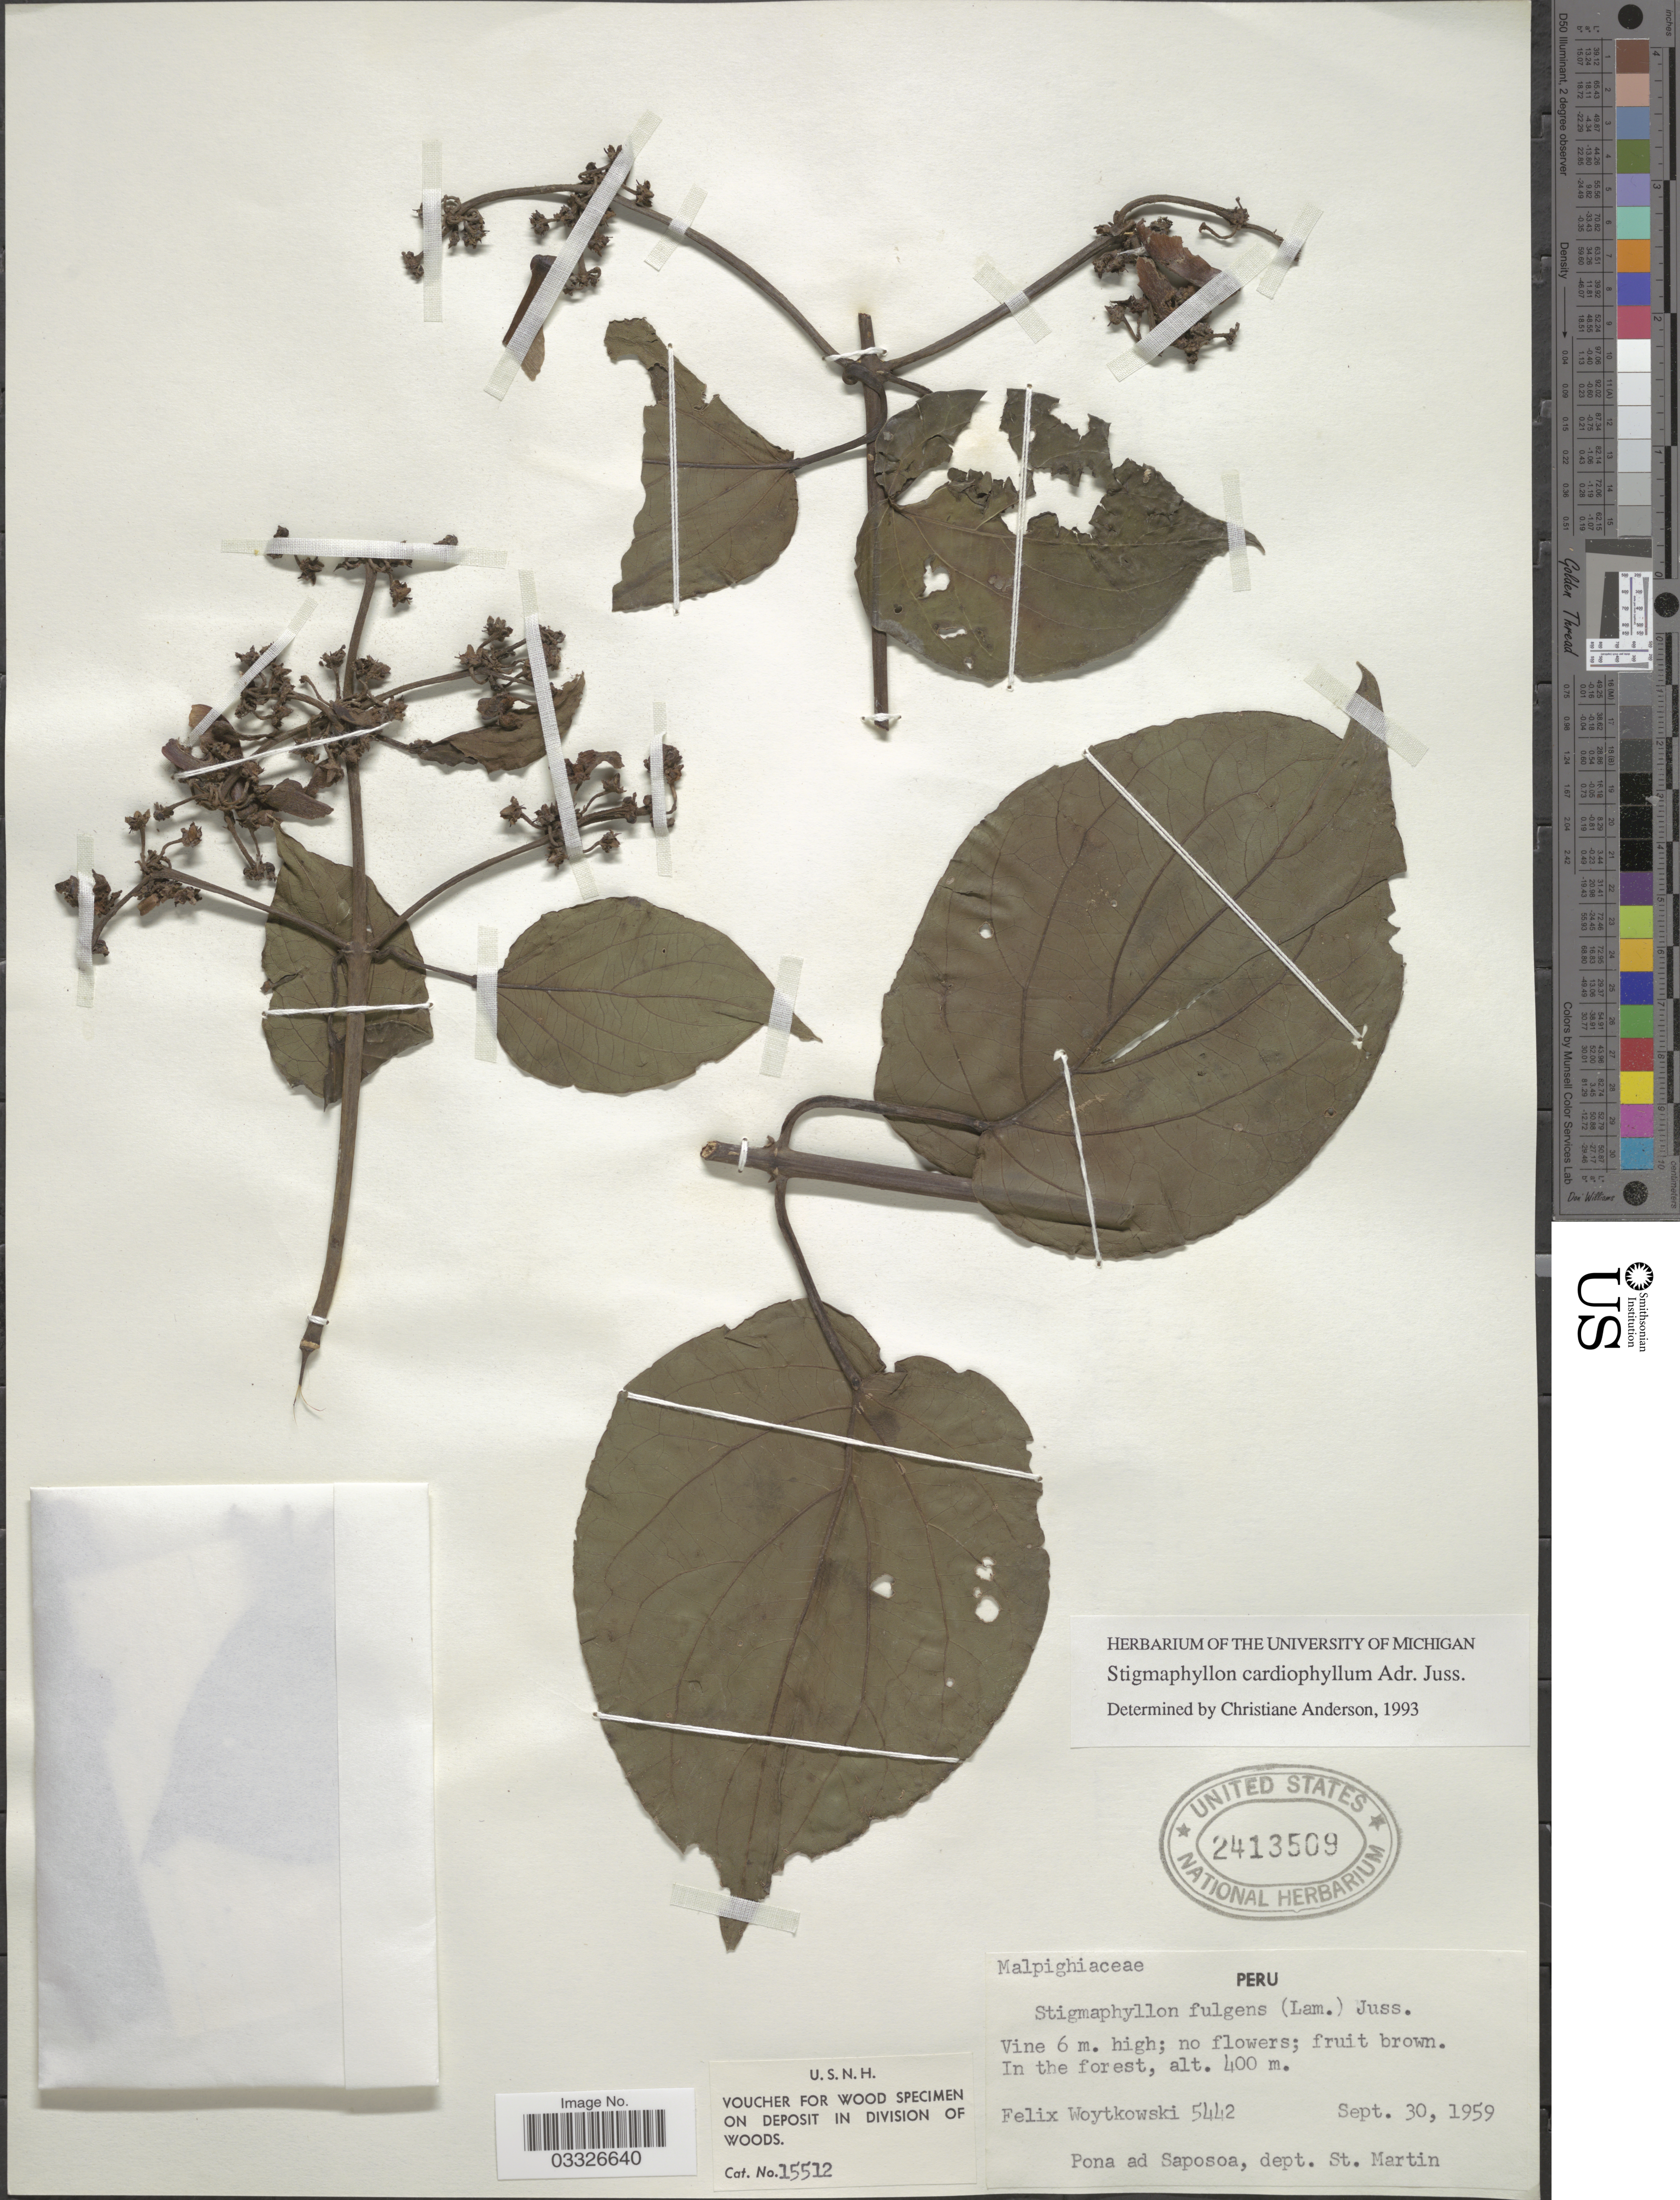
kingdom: Plantae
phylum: Tracheophyta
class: Magnoliopsida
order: Malpighiales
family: Malpighiaceae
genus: Stigmaphyllon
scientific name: Stigmaphyllon cardiophyllum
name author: A. Juss.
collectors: F. Woytkowski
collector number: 5442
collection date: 1959-09-30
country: Peru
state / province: San Martín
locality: Pona ad Saposoa, dept. St. Martin.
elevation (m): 400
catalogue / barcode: US 2413509